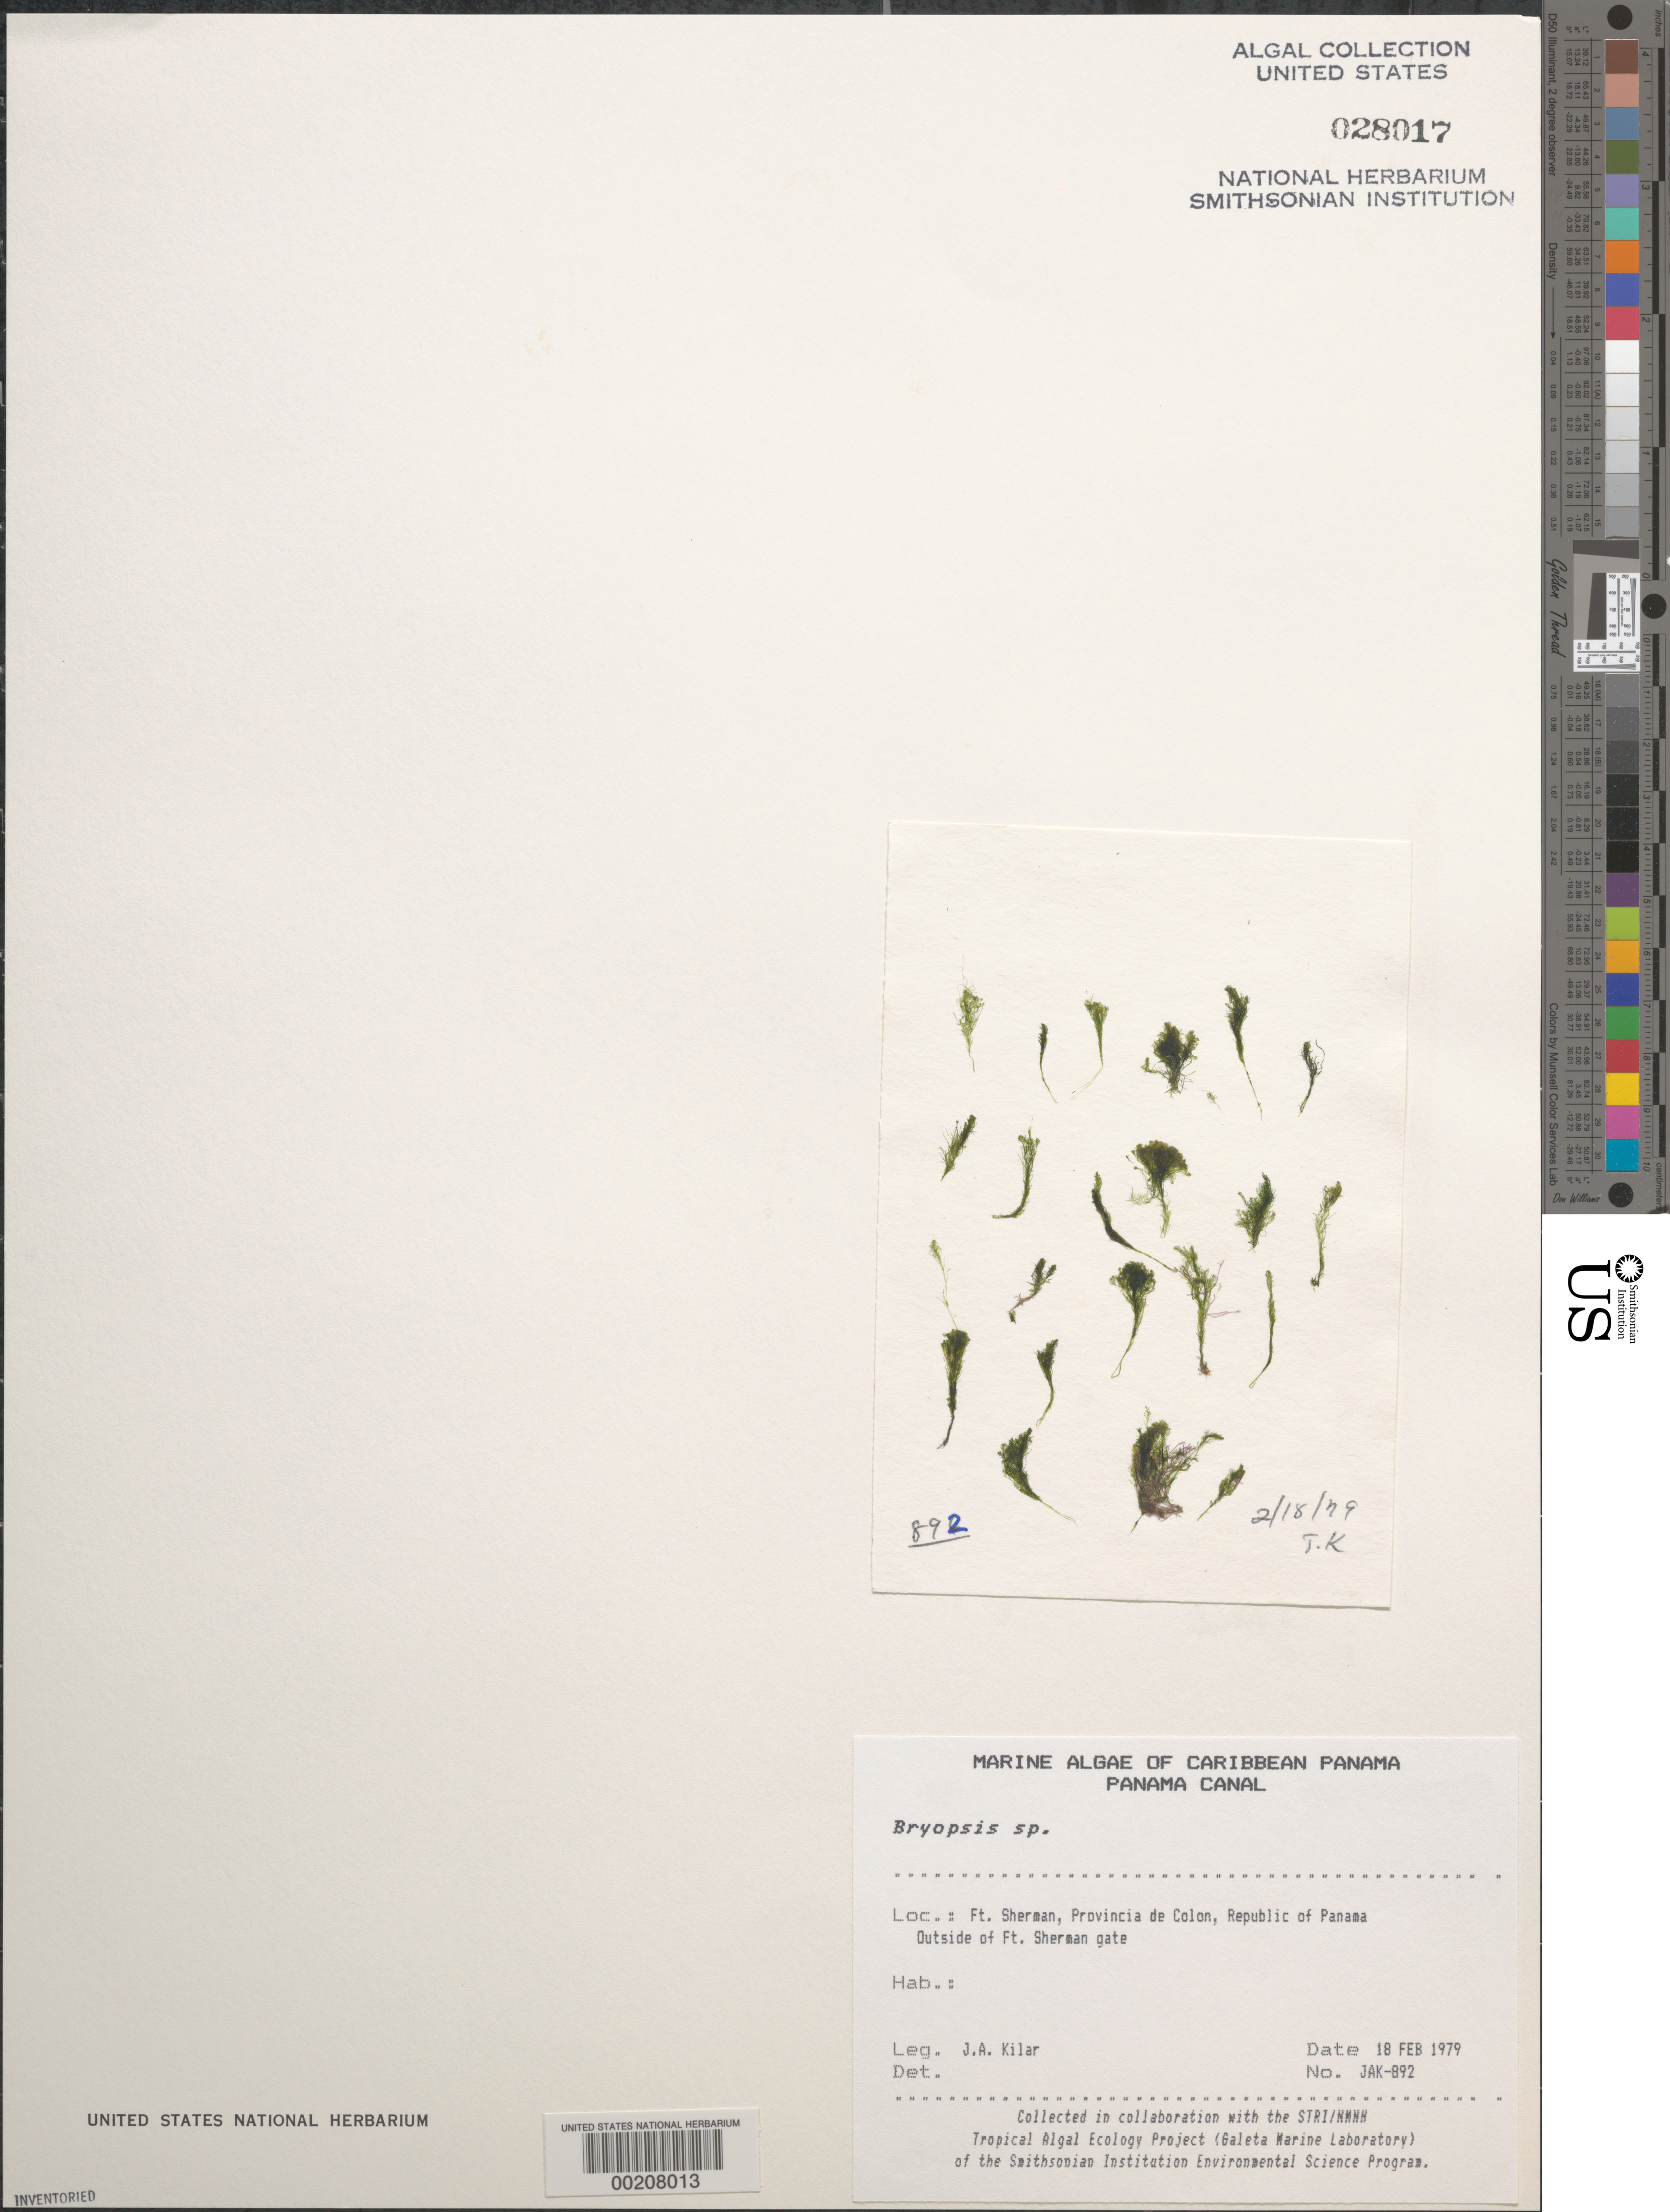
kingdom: Plantae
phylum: Chlorophyta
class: Ulvophyceae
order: Bryopsidales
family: Bryopsidaceae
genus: Bryopsis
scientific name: Bryopsis sp.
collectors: J. A. Kilar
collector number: JAK-892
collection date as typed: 18 Feb 1979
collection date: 1979-02-18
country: Panama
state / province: Colón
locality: Fort Sherman, Canal Zone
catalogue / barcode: US 28017